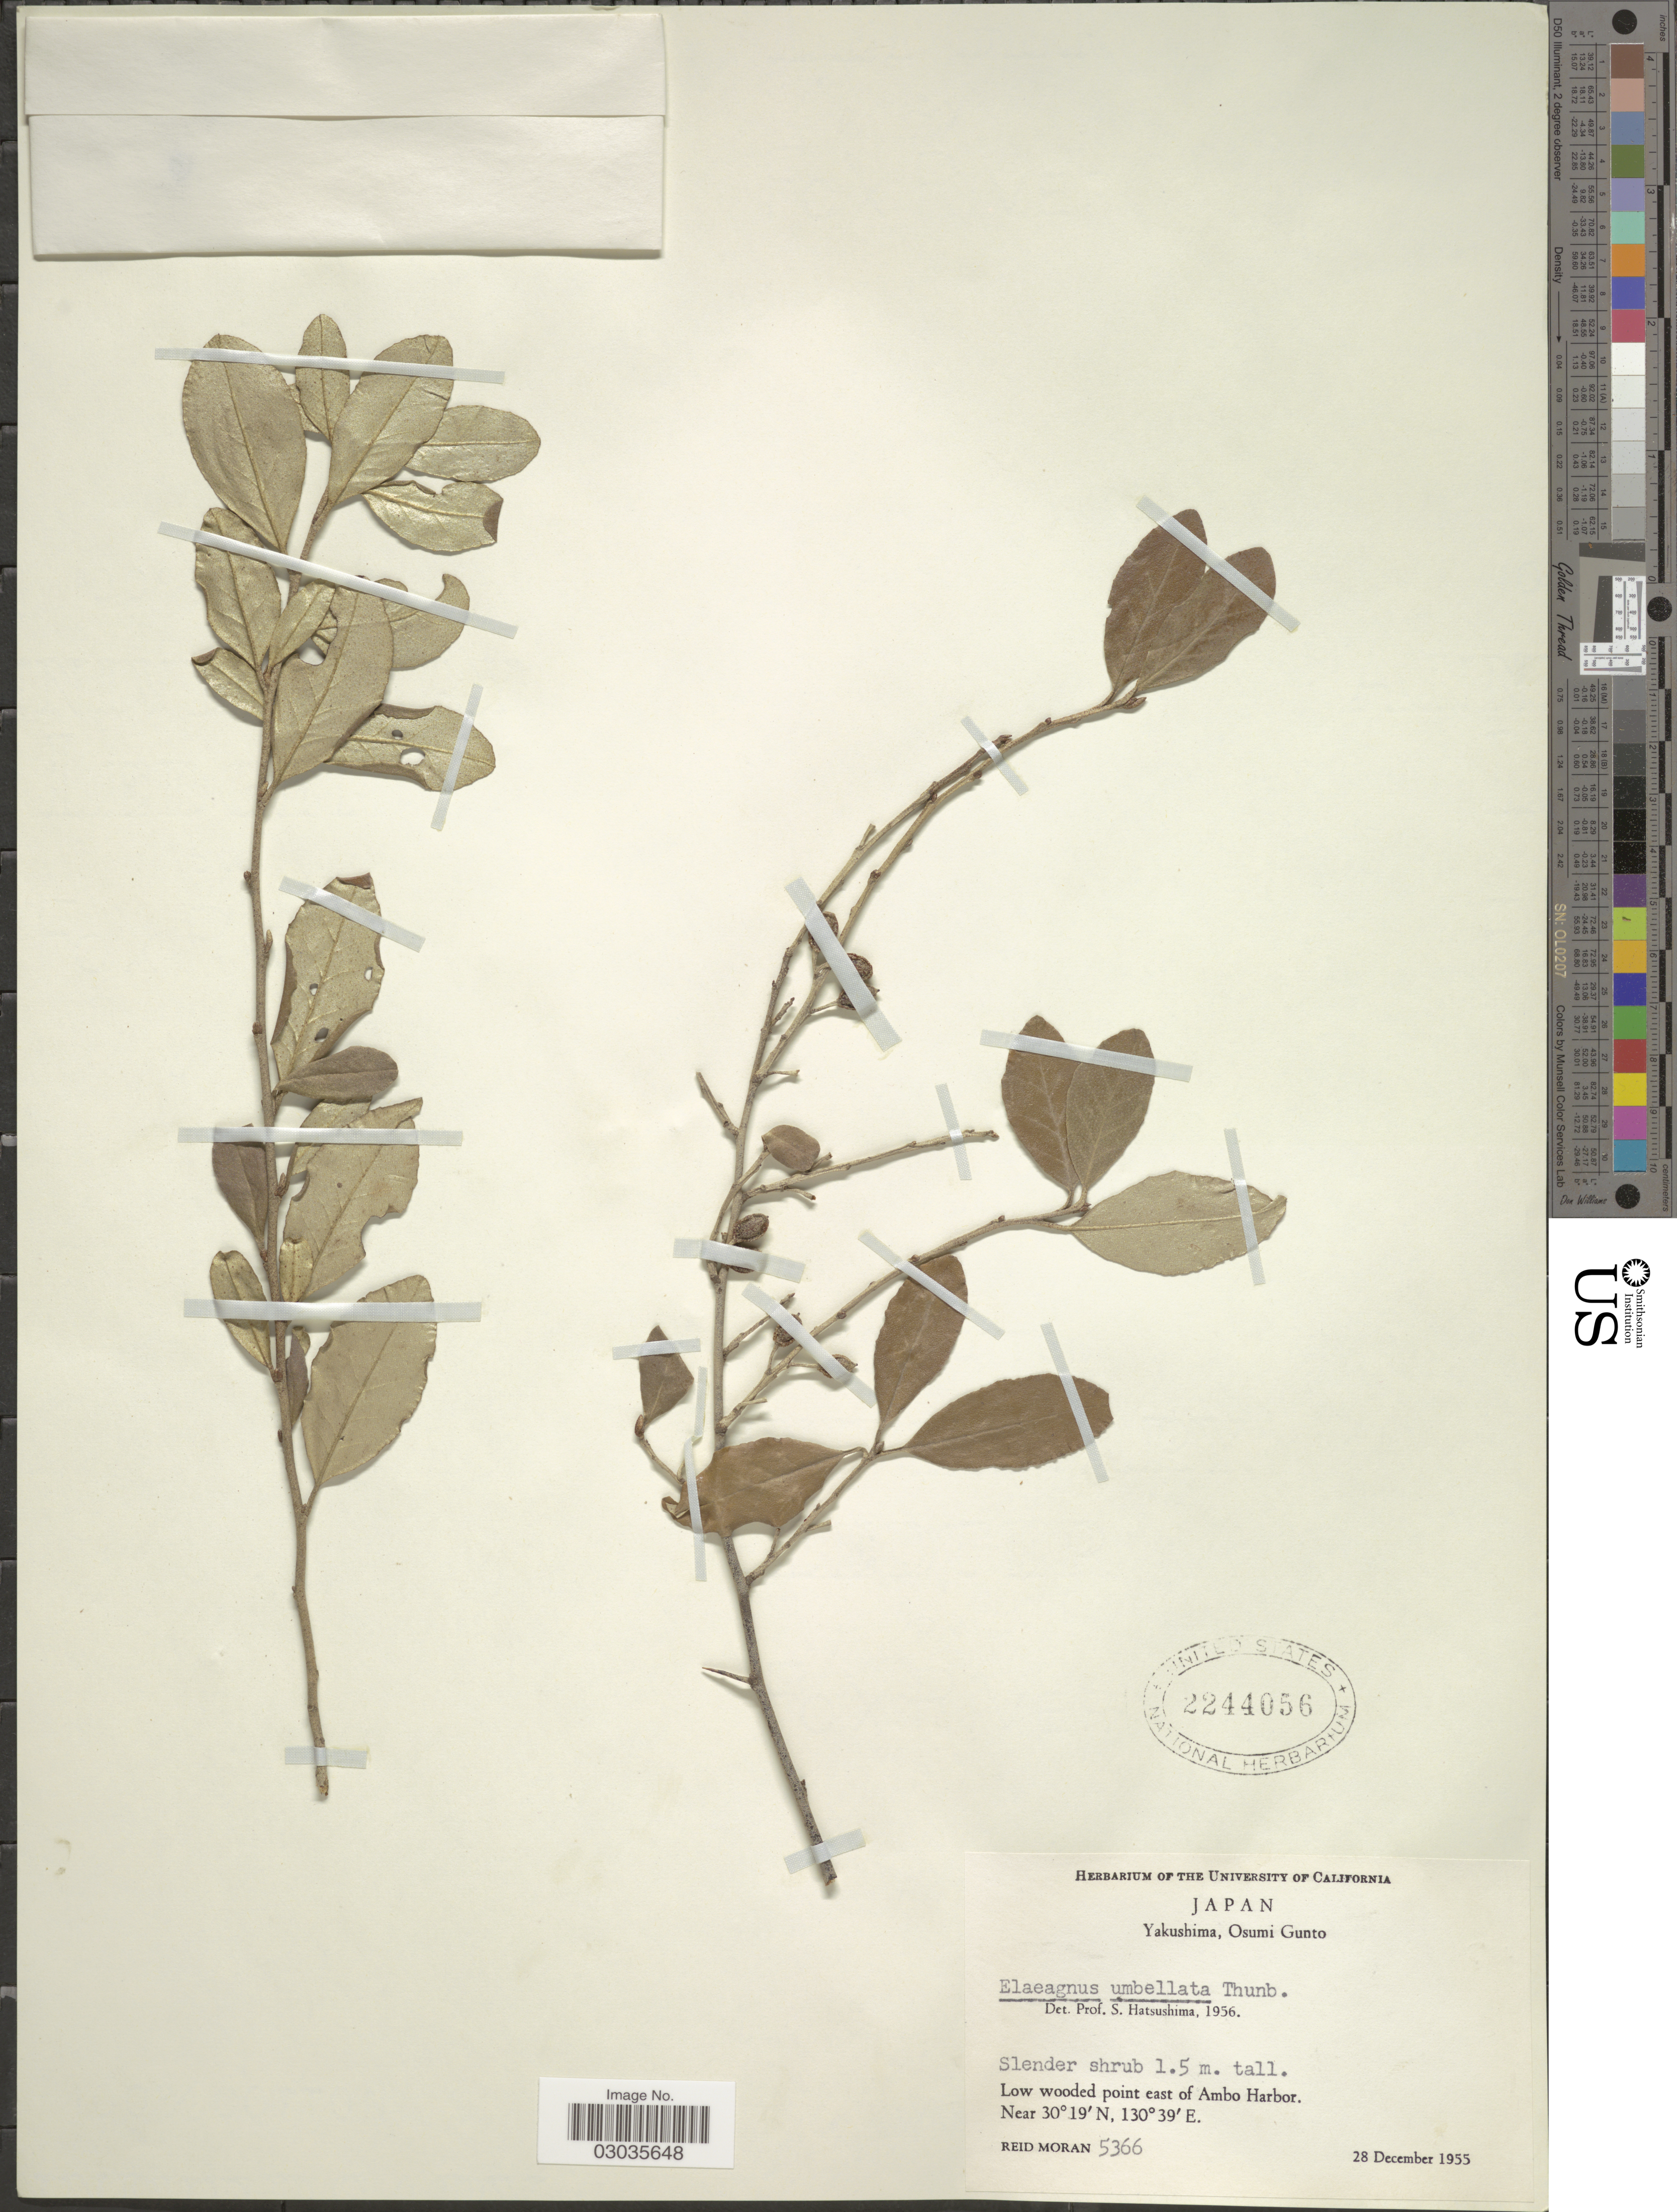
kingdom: Plantae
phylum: Tracheophyta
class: Magnoliopsida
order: Rosales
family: Elaeagnaceae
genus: Elaeagnus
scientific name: Elaeagnus umbellata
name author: Thunb.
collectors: R. Moran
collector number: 5366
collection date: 1955-12-28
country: Japan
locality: Yakushima, Osumi Gunto. Low wooded point east of Ambo Harbor.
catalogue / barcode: US 2244056